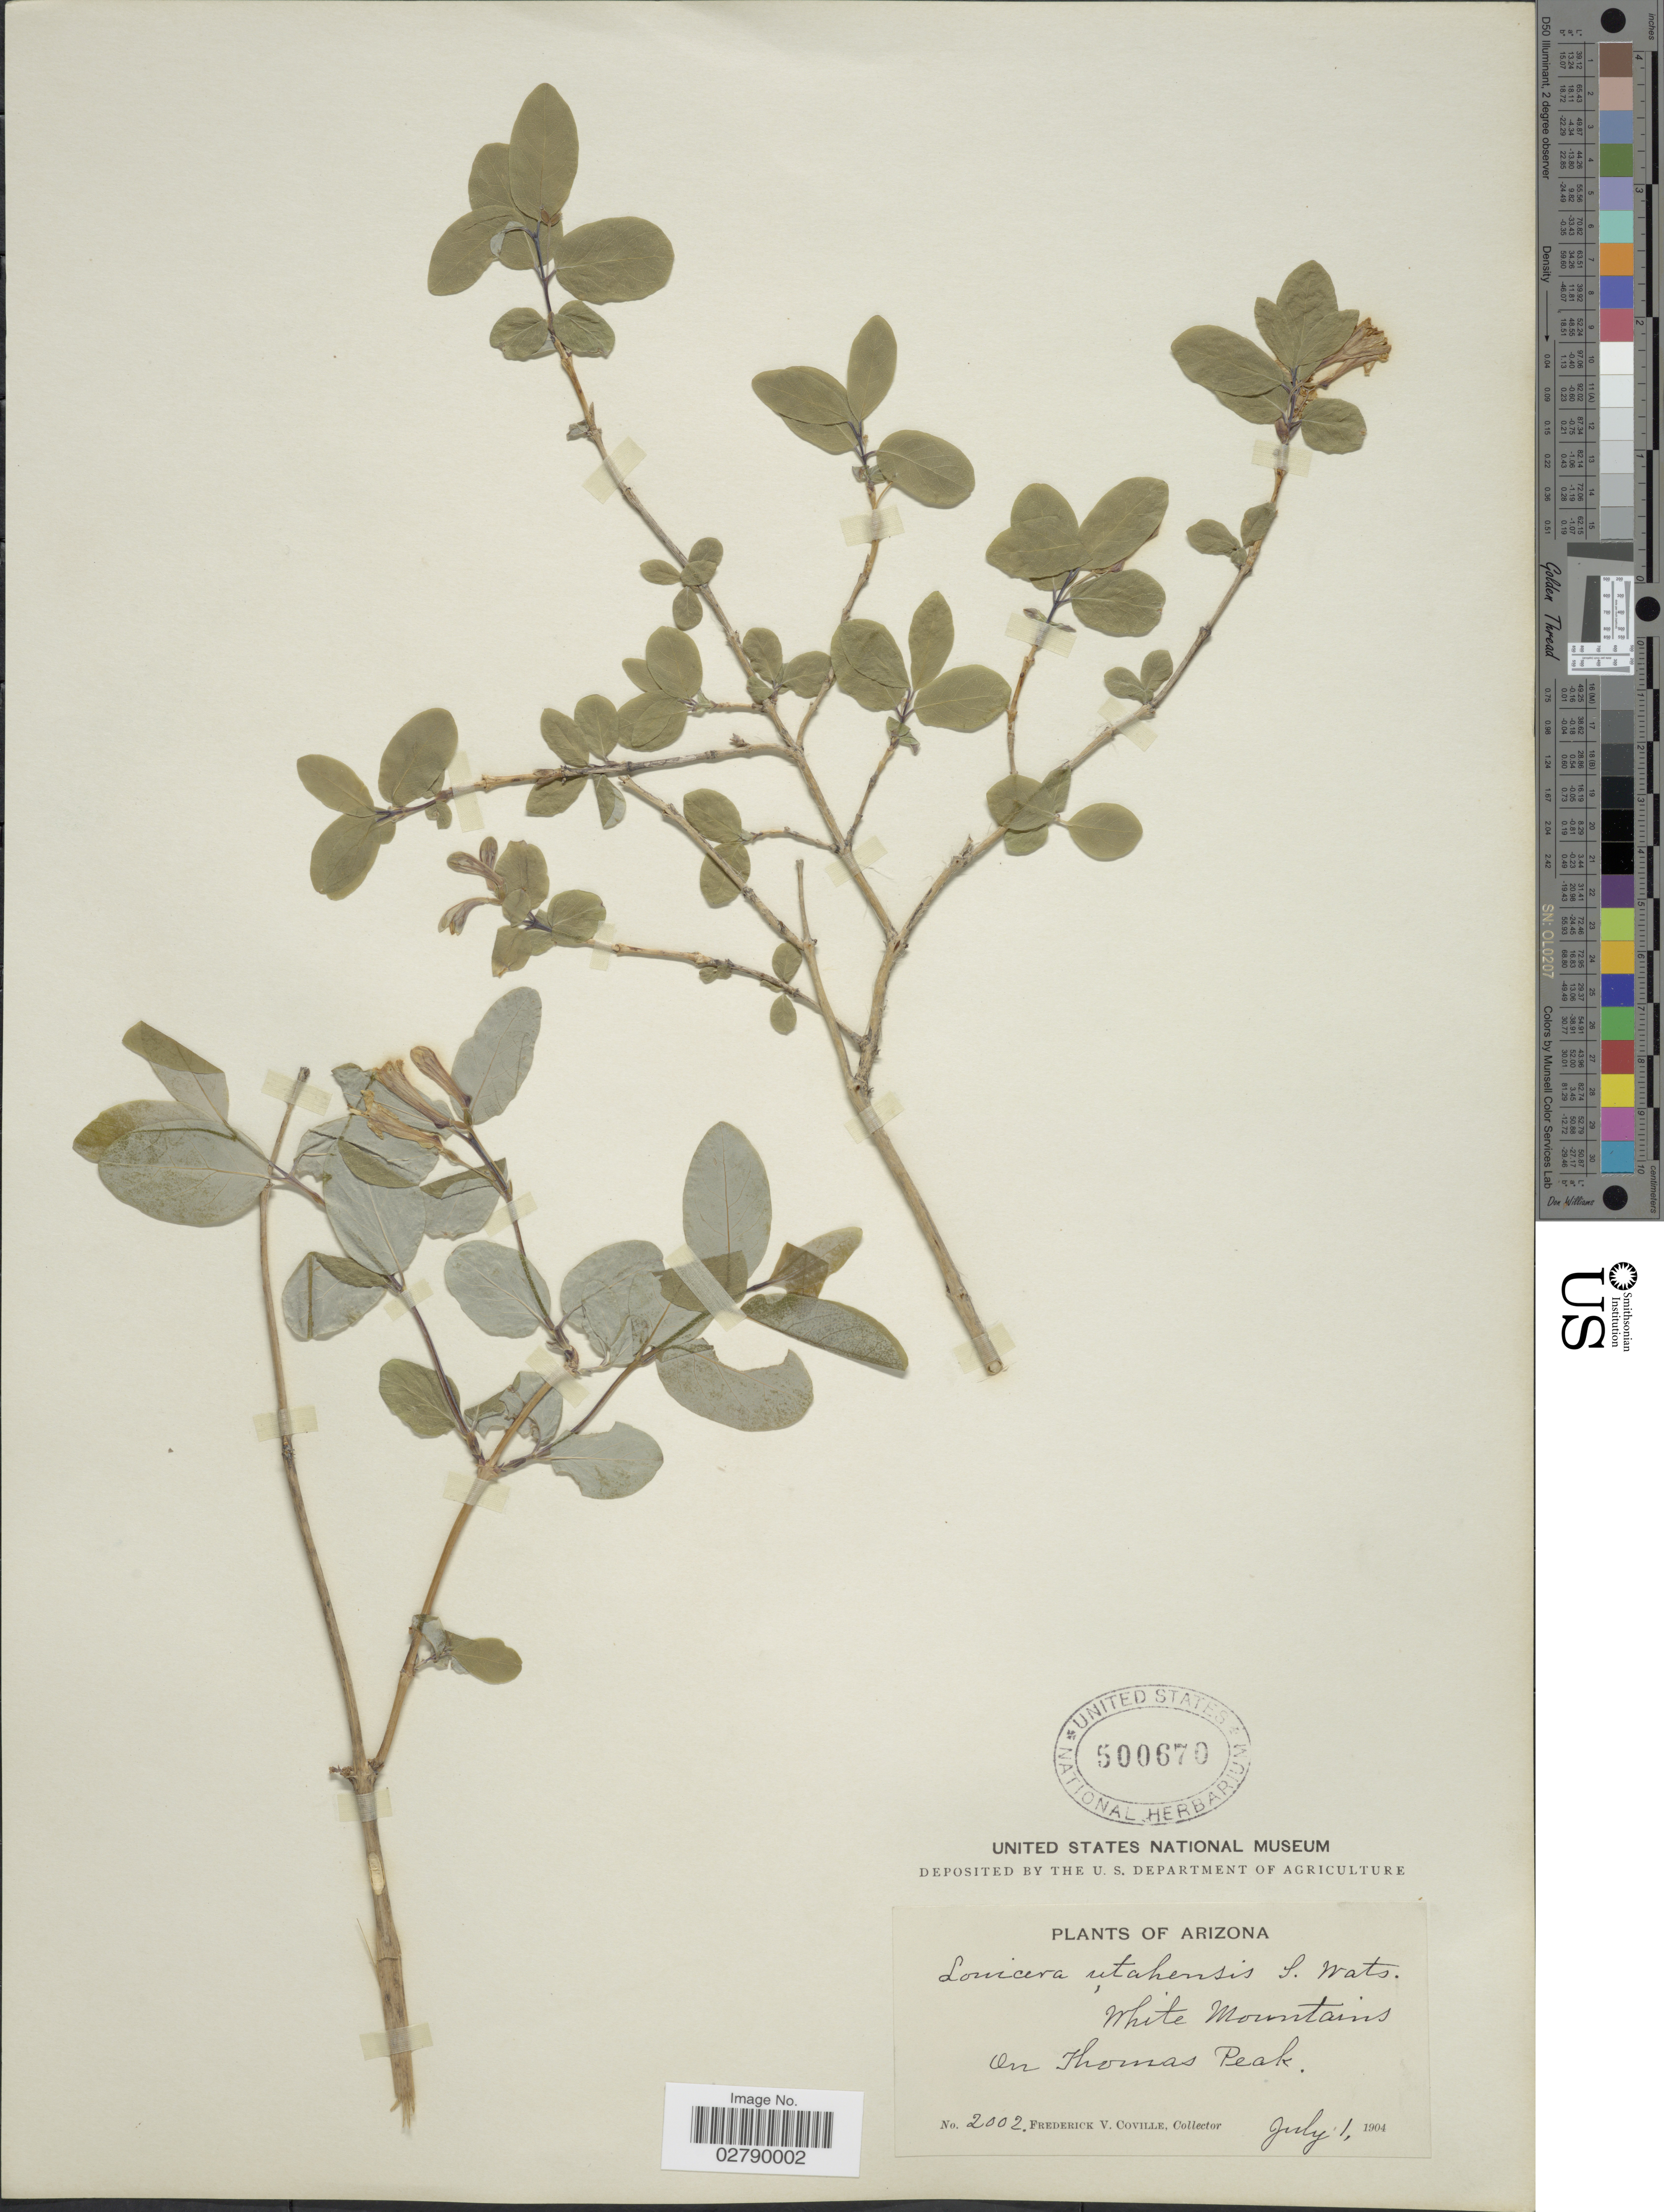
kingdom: Plantae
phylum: Tracheophyta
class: Magnoliopsida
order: Dipsacales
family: Caprifoliaceae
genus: Lonicera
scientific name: Lonicera utahensis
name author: S. Watson in C. King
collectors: F. V. Coville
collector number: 2002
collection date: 1904-07-01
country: United States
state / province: Arizona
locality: White Mountains on Thomas Peak.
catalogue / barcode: US 500670